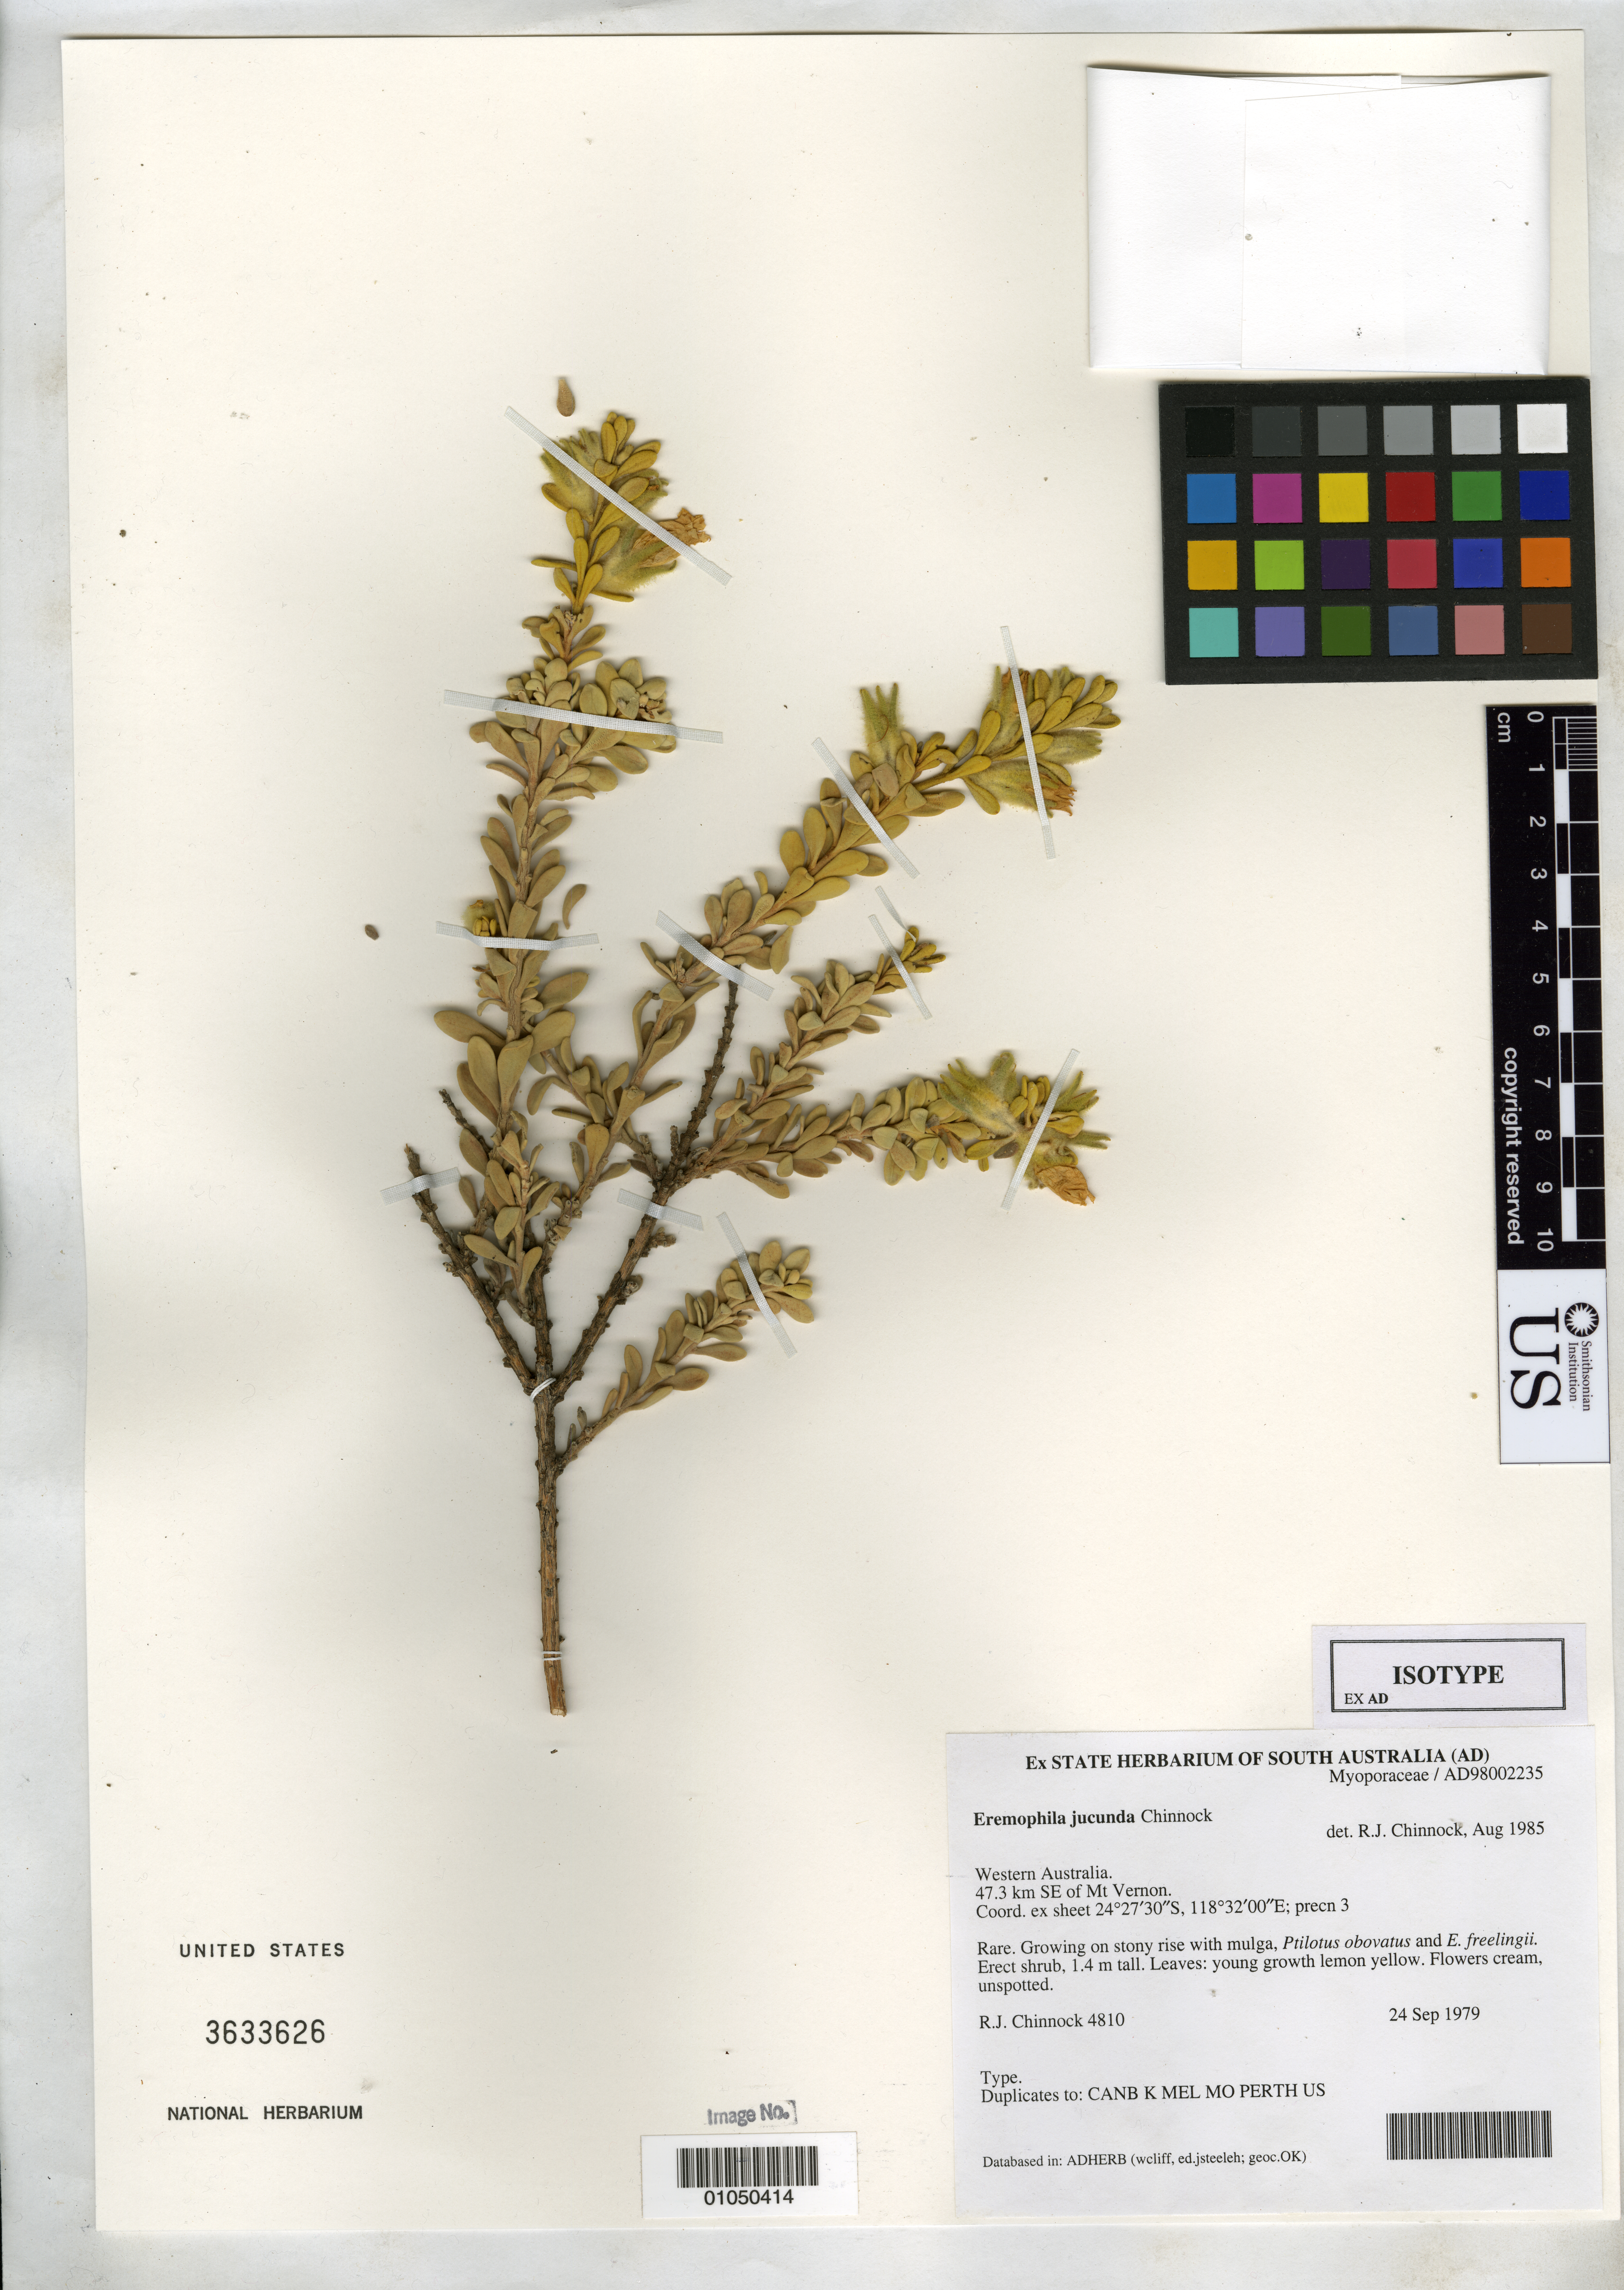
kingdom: Plantae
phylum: Tracheophyta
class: Magnoliopsida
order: Lamiales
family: Scrophulariaceae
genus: Eremophila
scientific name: Eremophila jucunda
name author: Chinnock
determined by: Chinnock, R. J.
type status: Isotype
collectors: R. J. Chinnock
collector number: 4810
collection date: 1979-09-24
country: Australia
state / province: Western Australia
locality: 47.3 km SE of Mt. Vernon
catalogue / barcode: US 3633626